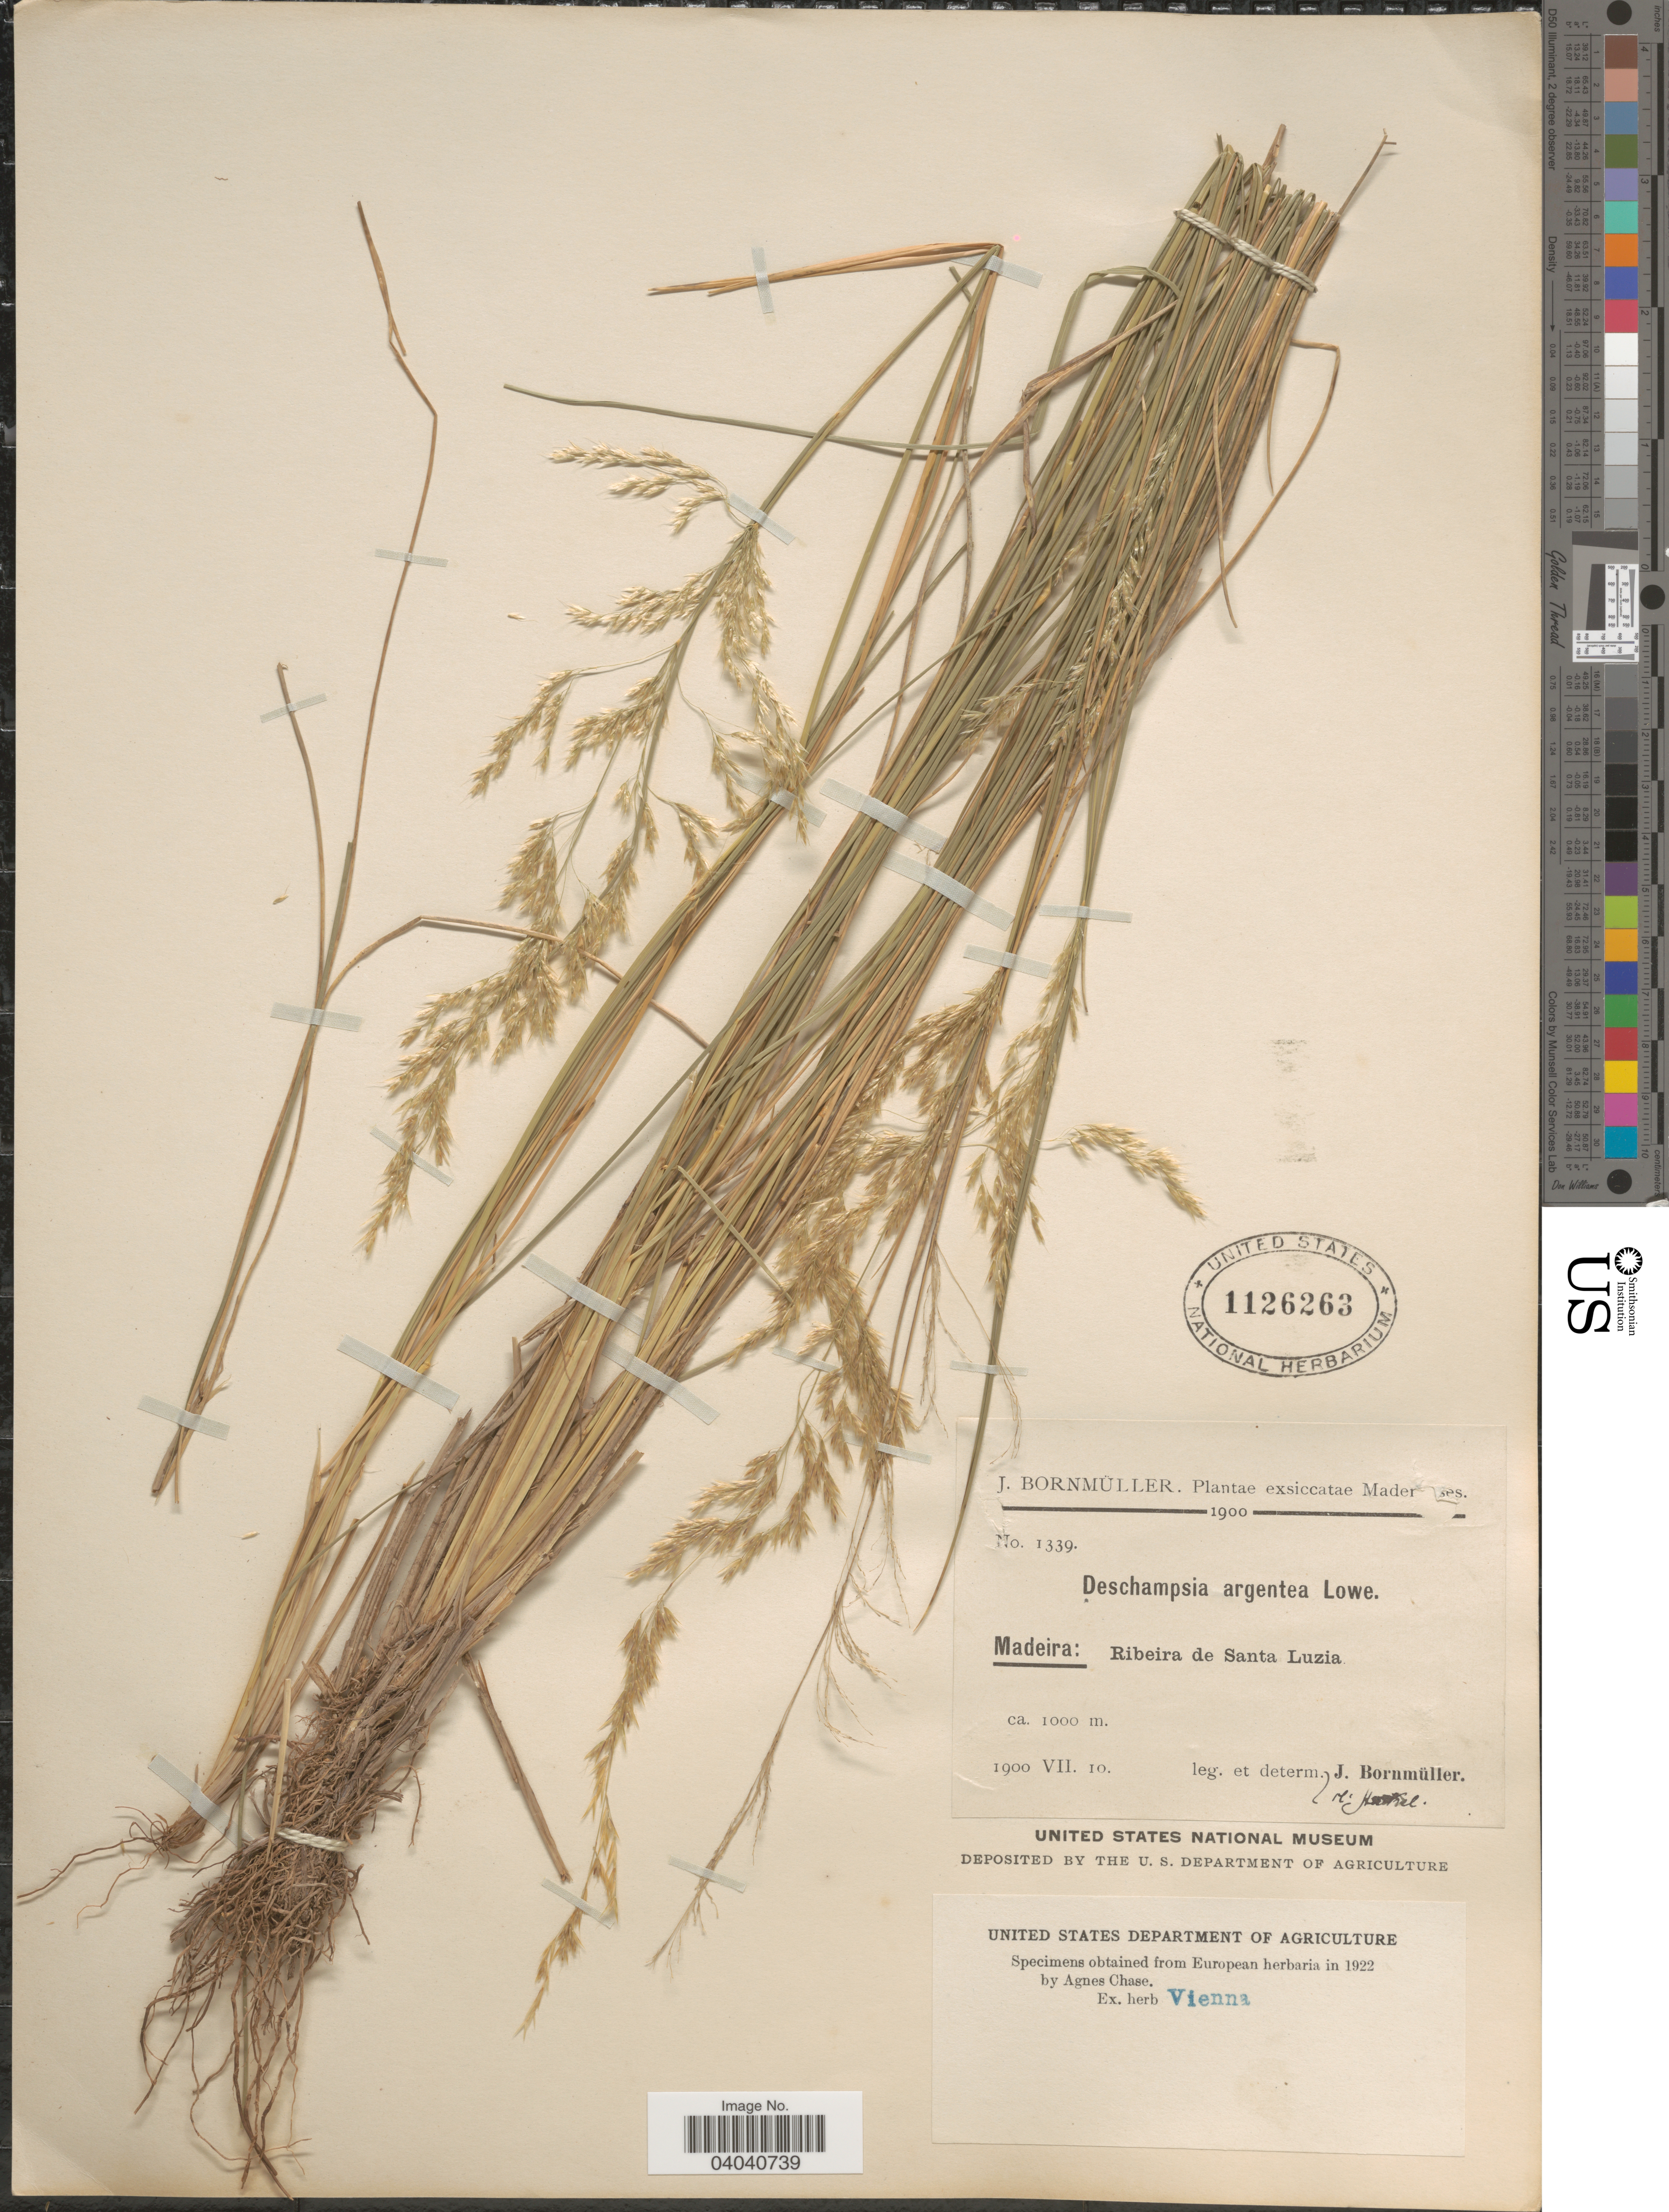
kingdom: Plantae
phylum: Tracheophyta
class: Liliopsida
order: Poales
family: Poaceae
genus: Deschampsia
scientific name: Deschampsia argentea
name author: (Lowe) Lowe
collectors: J. Bornmüller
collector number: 1339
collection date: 1900-07-10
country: Portugal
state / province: Madeira (Aut. Reg.)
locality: Ribeira de Santa Luzia.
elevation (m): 1000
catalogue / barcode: US 1126263